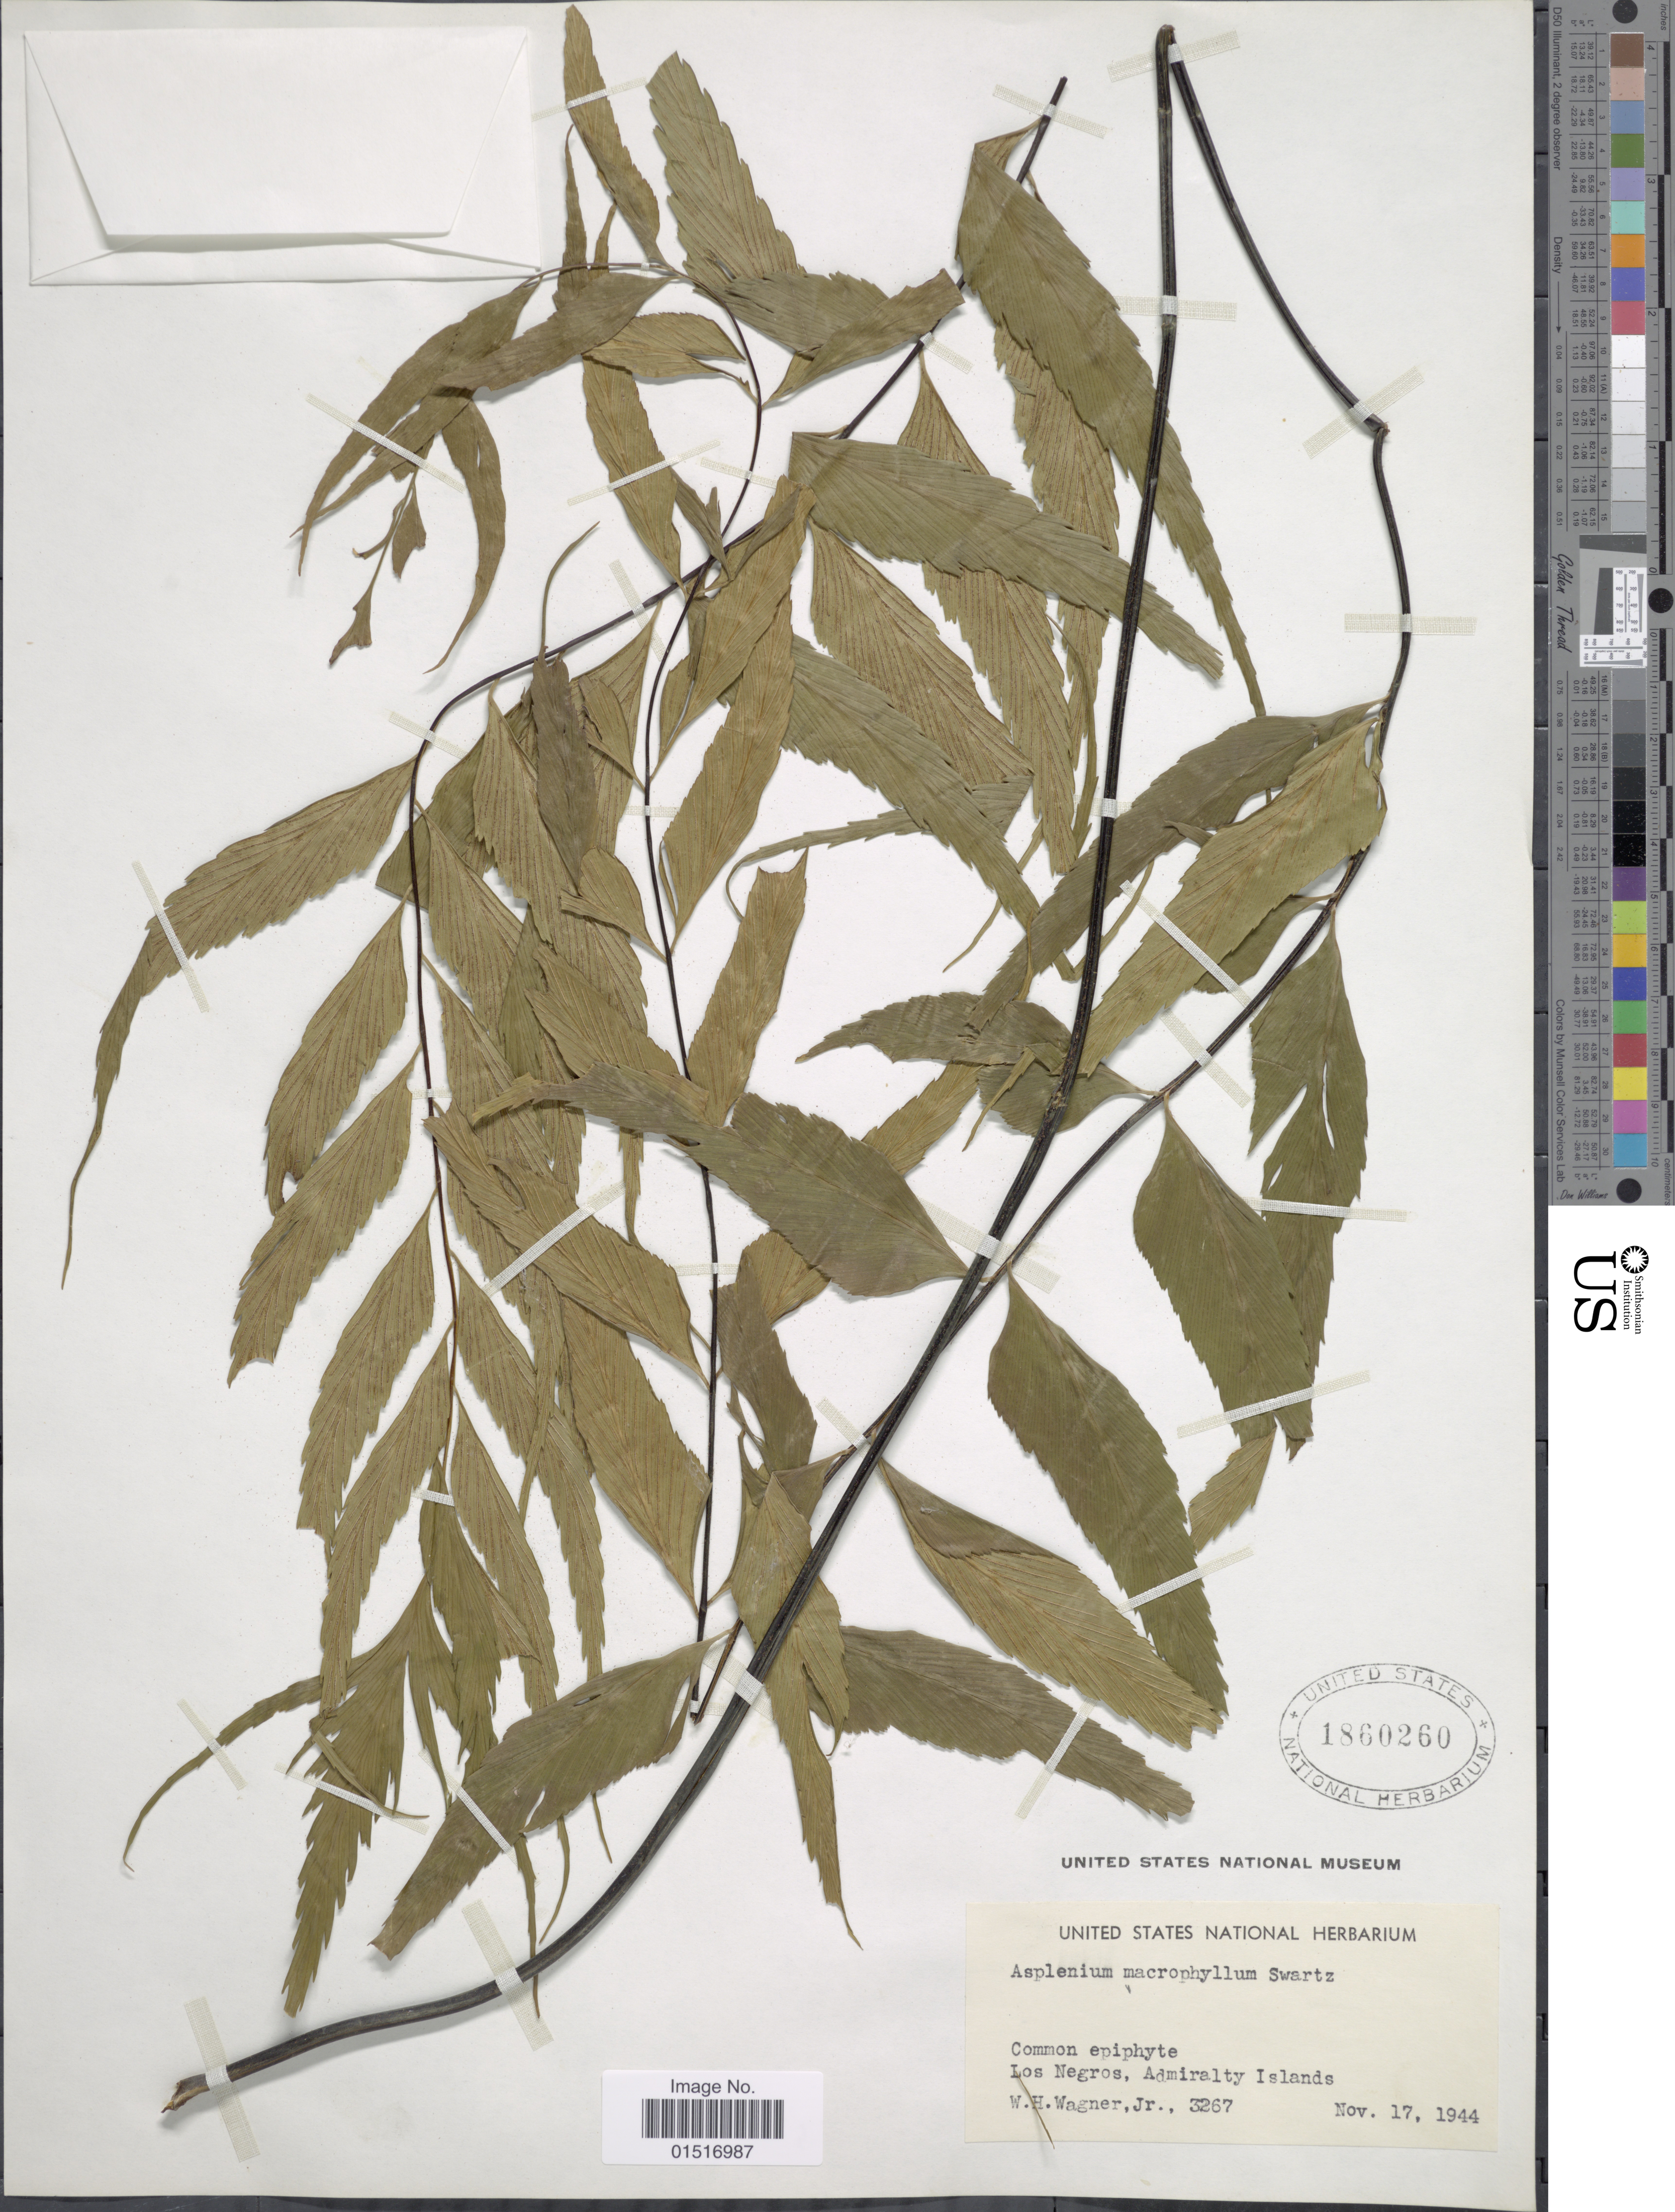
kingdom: Plantae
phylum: Tracheophyta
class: Polypodiopsida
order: Polypodiales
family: Aspleniaceae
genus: Asplenium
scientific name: Asplenium polyodon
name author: G. Forst.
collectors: W. H. Wagner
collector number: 3267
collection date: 1944-11-17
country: Papua New Guinea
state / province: Manus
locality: Los Negros, Admiralty Islands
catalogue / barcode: US 1860260